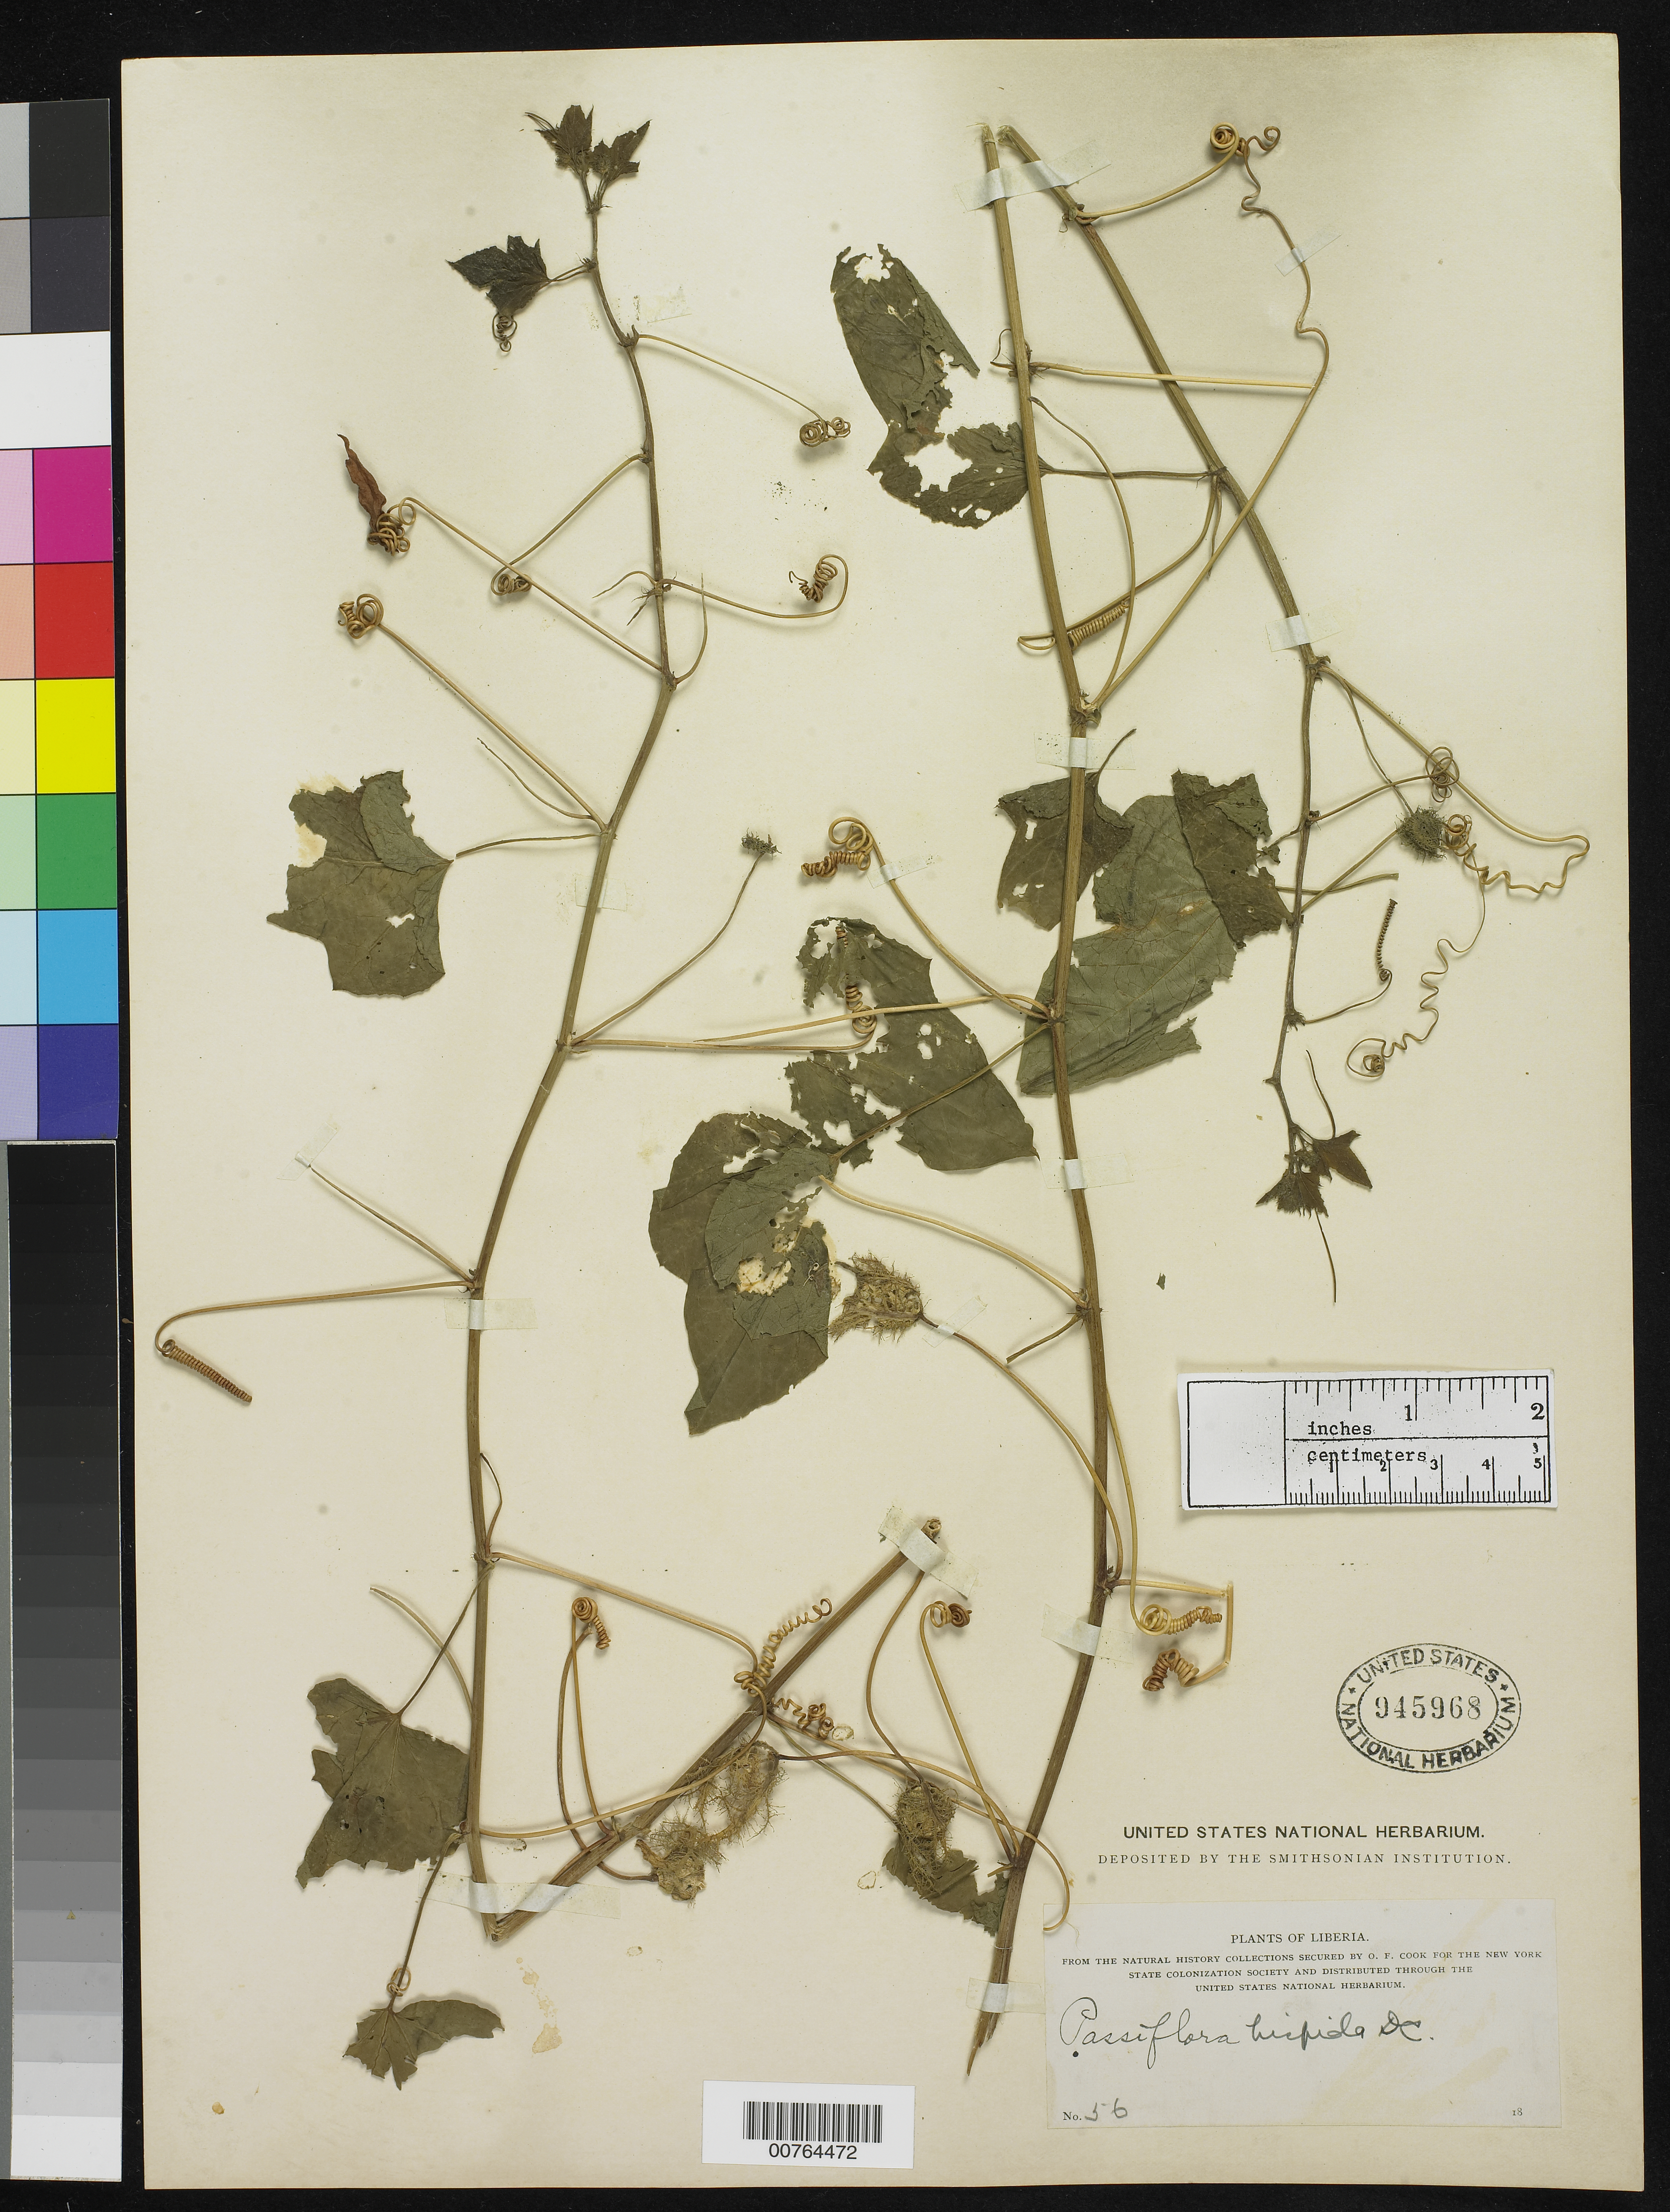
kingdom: Plantae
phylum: Tracheophyta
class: Magnoliopsida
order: Malpighiales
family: Passifloraceae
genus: Passiflora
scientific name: Passiflora hispida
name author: DC. ex Triana & Planch.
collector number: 56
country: Liberia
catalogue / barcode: US 945968